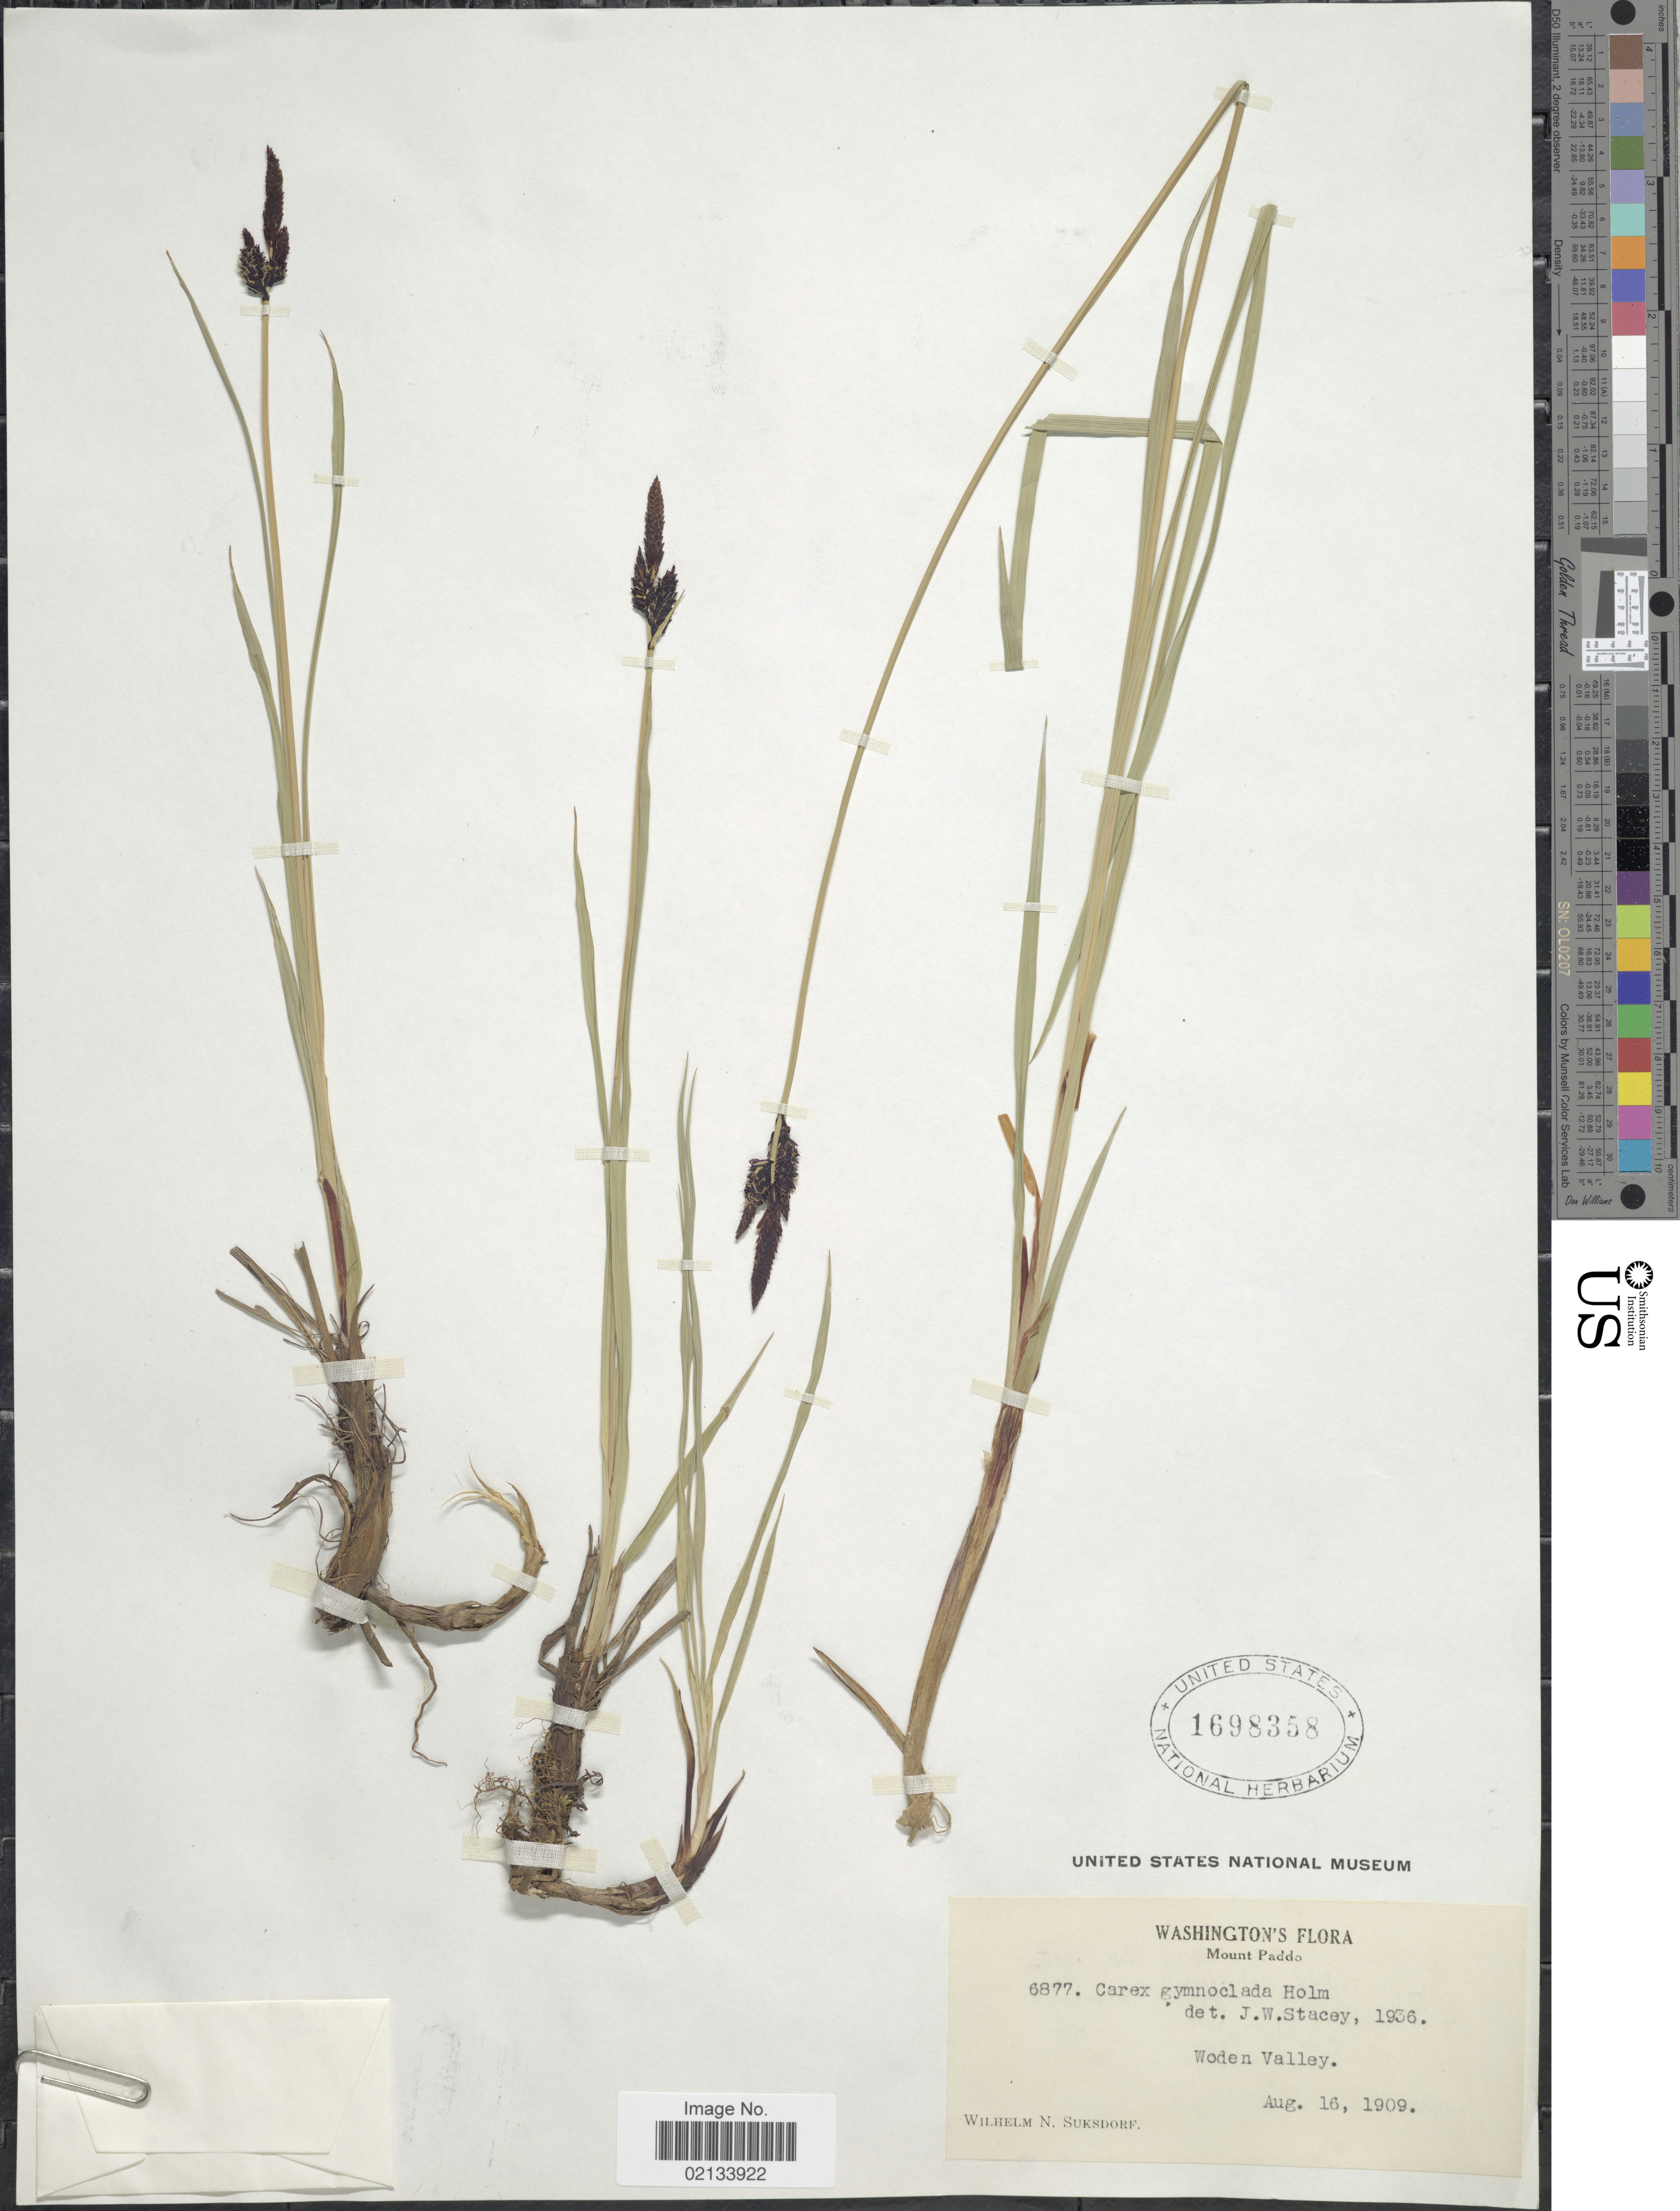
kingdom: Plantae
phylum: Tracheophyta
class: Liliopsida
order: Poales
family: Cyperaceae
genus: Carex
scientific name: Carex scopulorum var. bracteosa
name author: (L.H. Bailey) F.J. Herm.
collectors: W. N. Suksdorf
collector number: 6877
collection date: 1909-08-16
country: United States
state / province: Washington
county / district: Skamania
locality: Mount Paddo, Woden Valley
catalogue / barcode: US 1698358